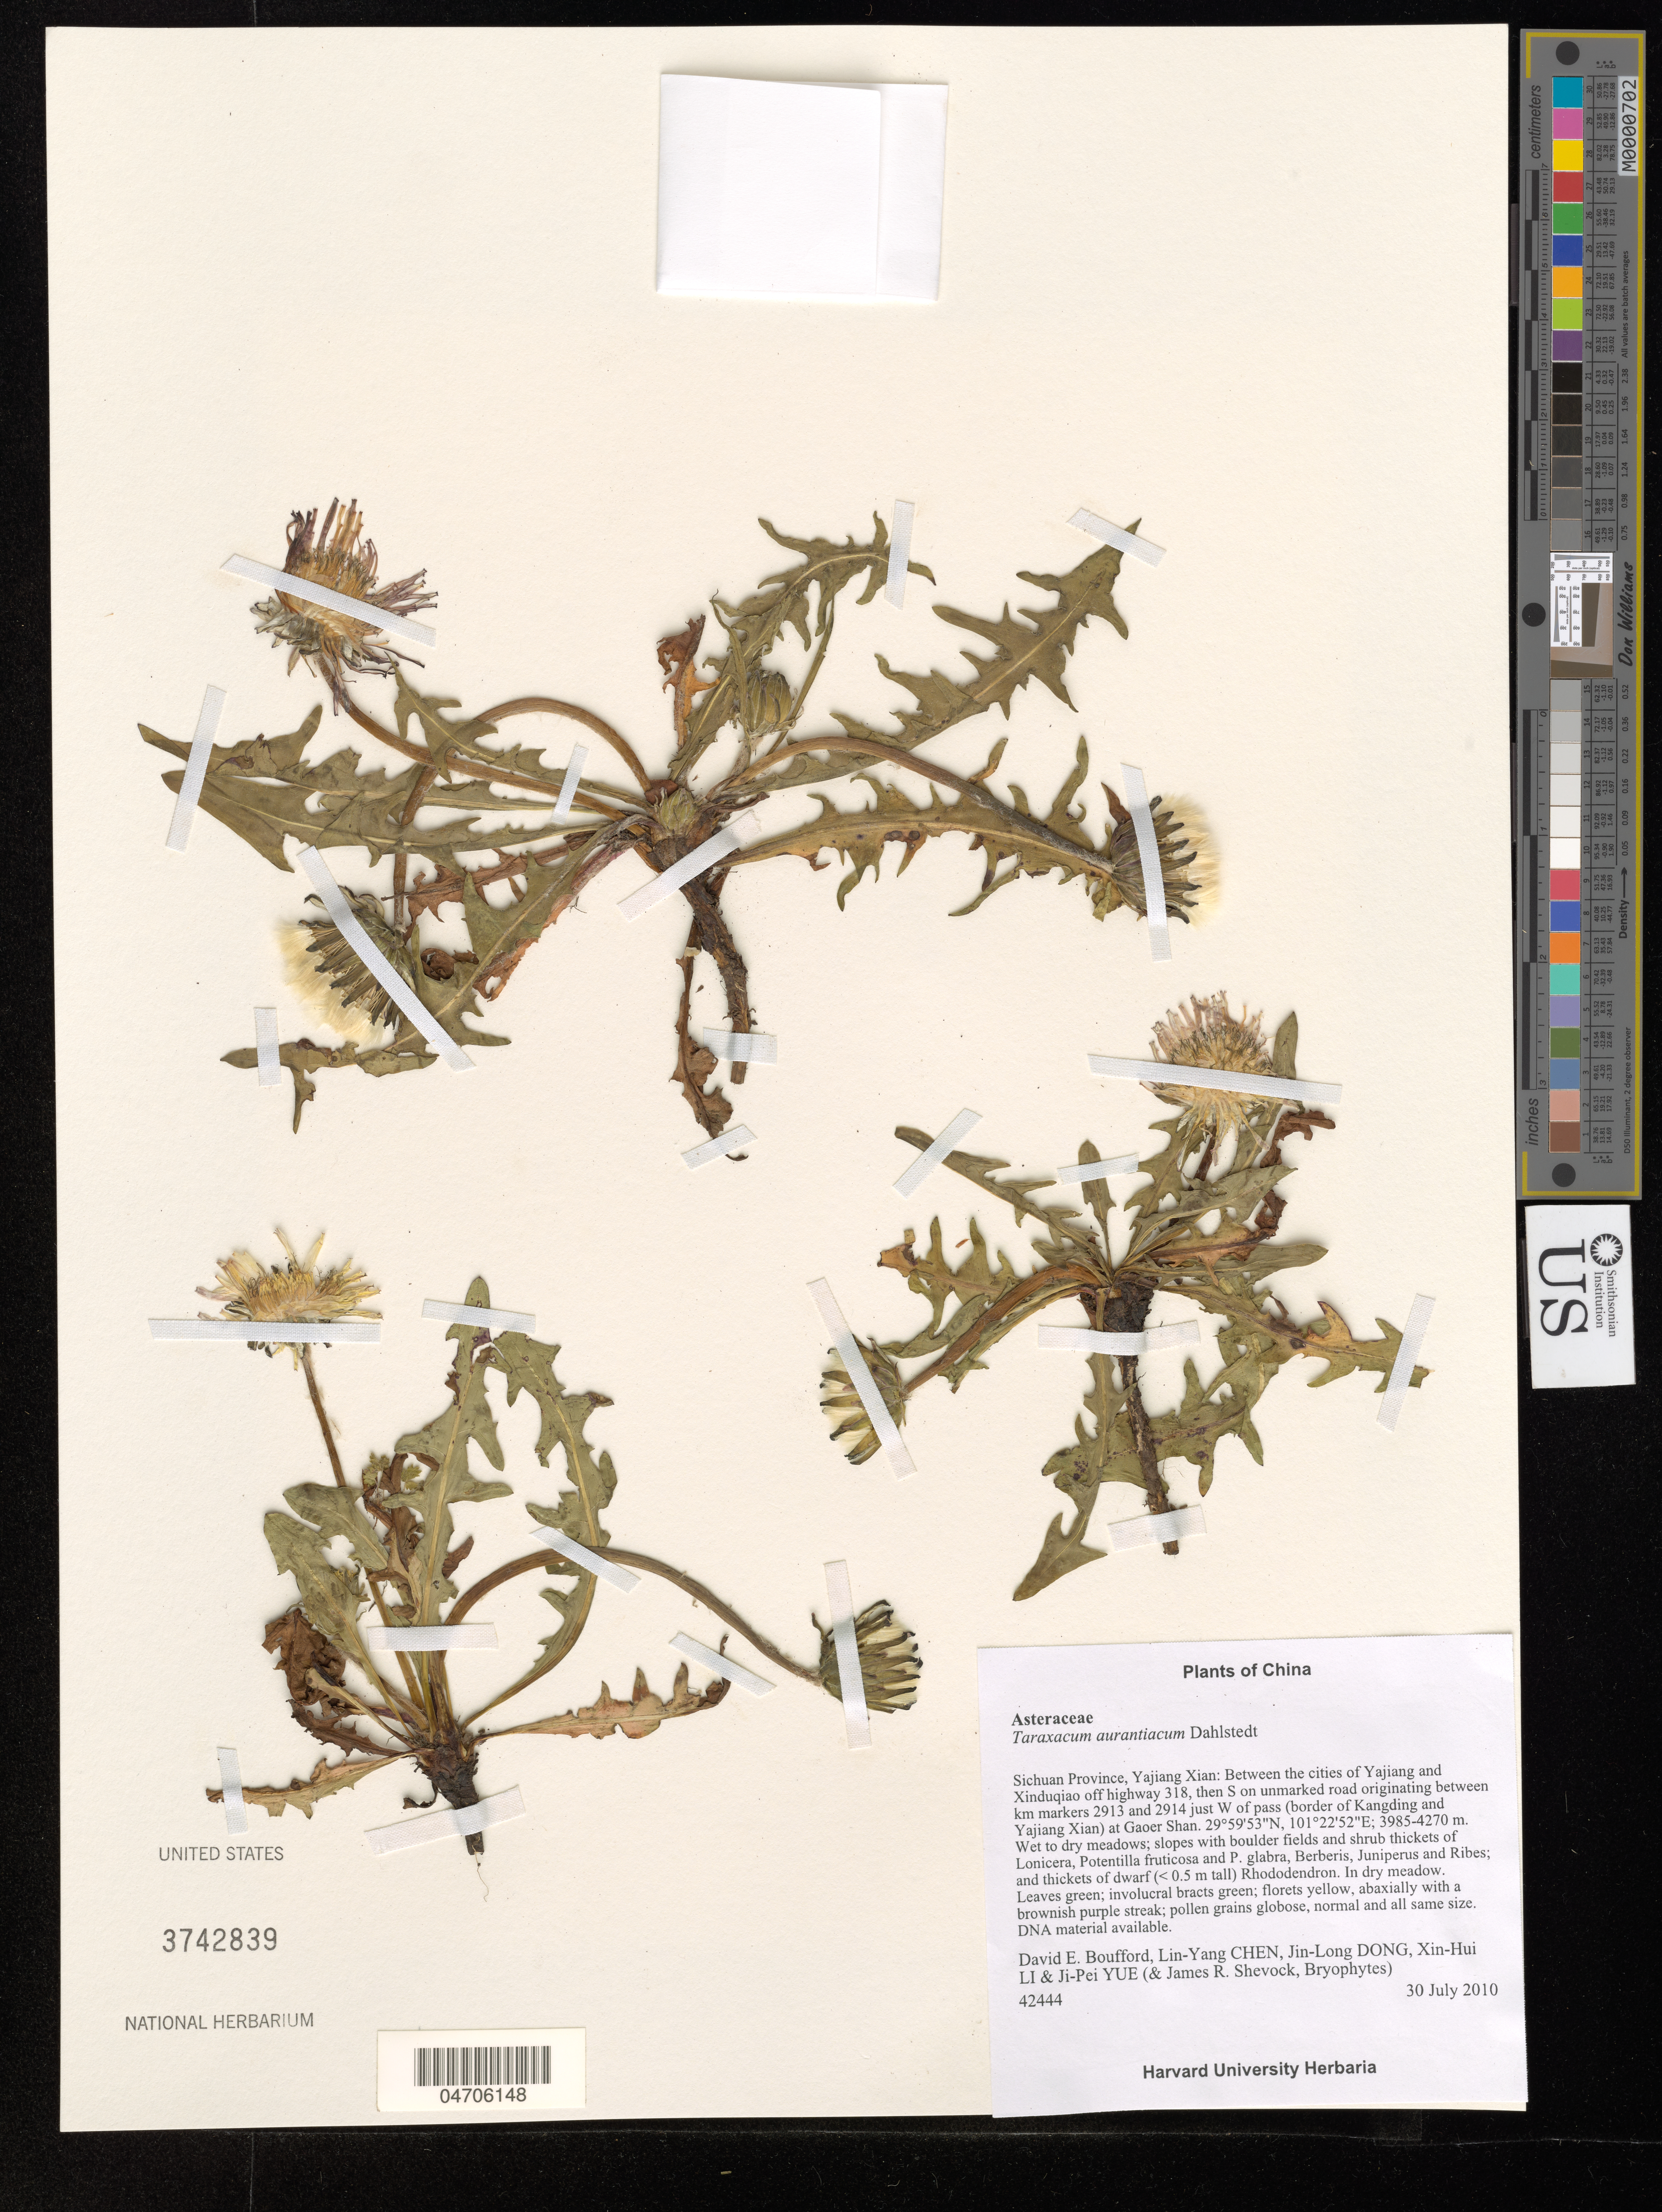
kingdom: Plantae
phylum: Tracheophyta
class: Magnoliopsida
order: Asterales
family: Asteraceae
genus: Taraxacum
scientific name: Taraxacum aurantiacum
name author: Dahlst.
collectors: D. E. Boufford, L. Chen, J. Dong, X. Li & et al.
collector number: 42444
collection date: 2010-07-30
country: China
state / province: Sichuan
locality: Yajiang Xian: Between the cities of Yajiang and Xinduqiao off highway 318, then S on unmarked road originating between km markers 2913 and 2914 just W of pass (border of Kangding and Yajiang Xian) at Gaoer Shan.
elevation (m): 3985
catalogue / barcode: US 3742839